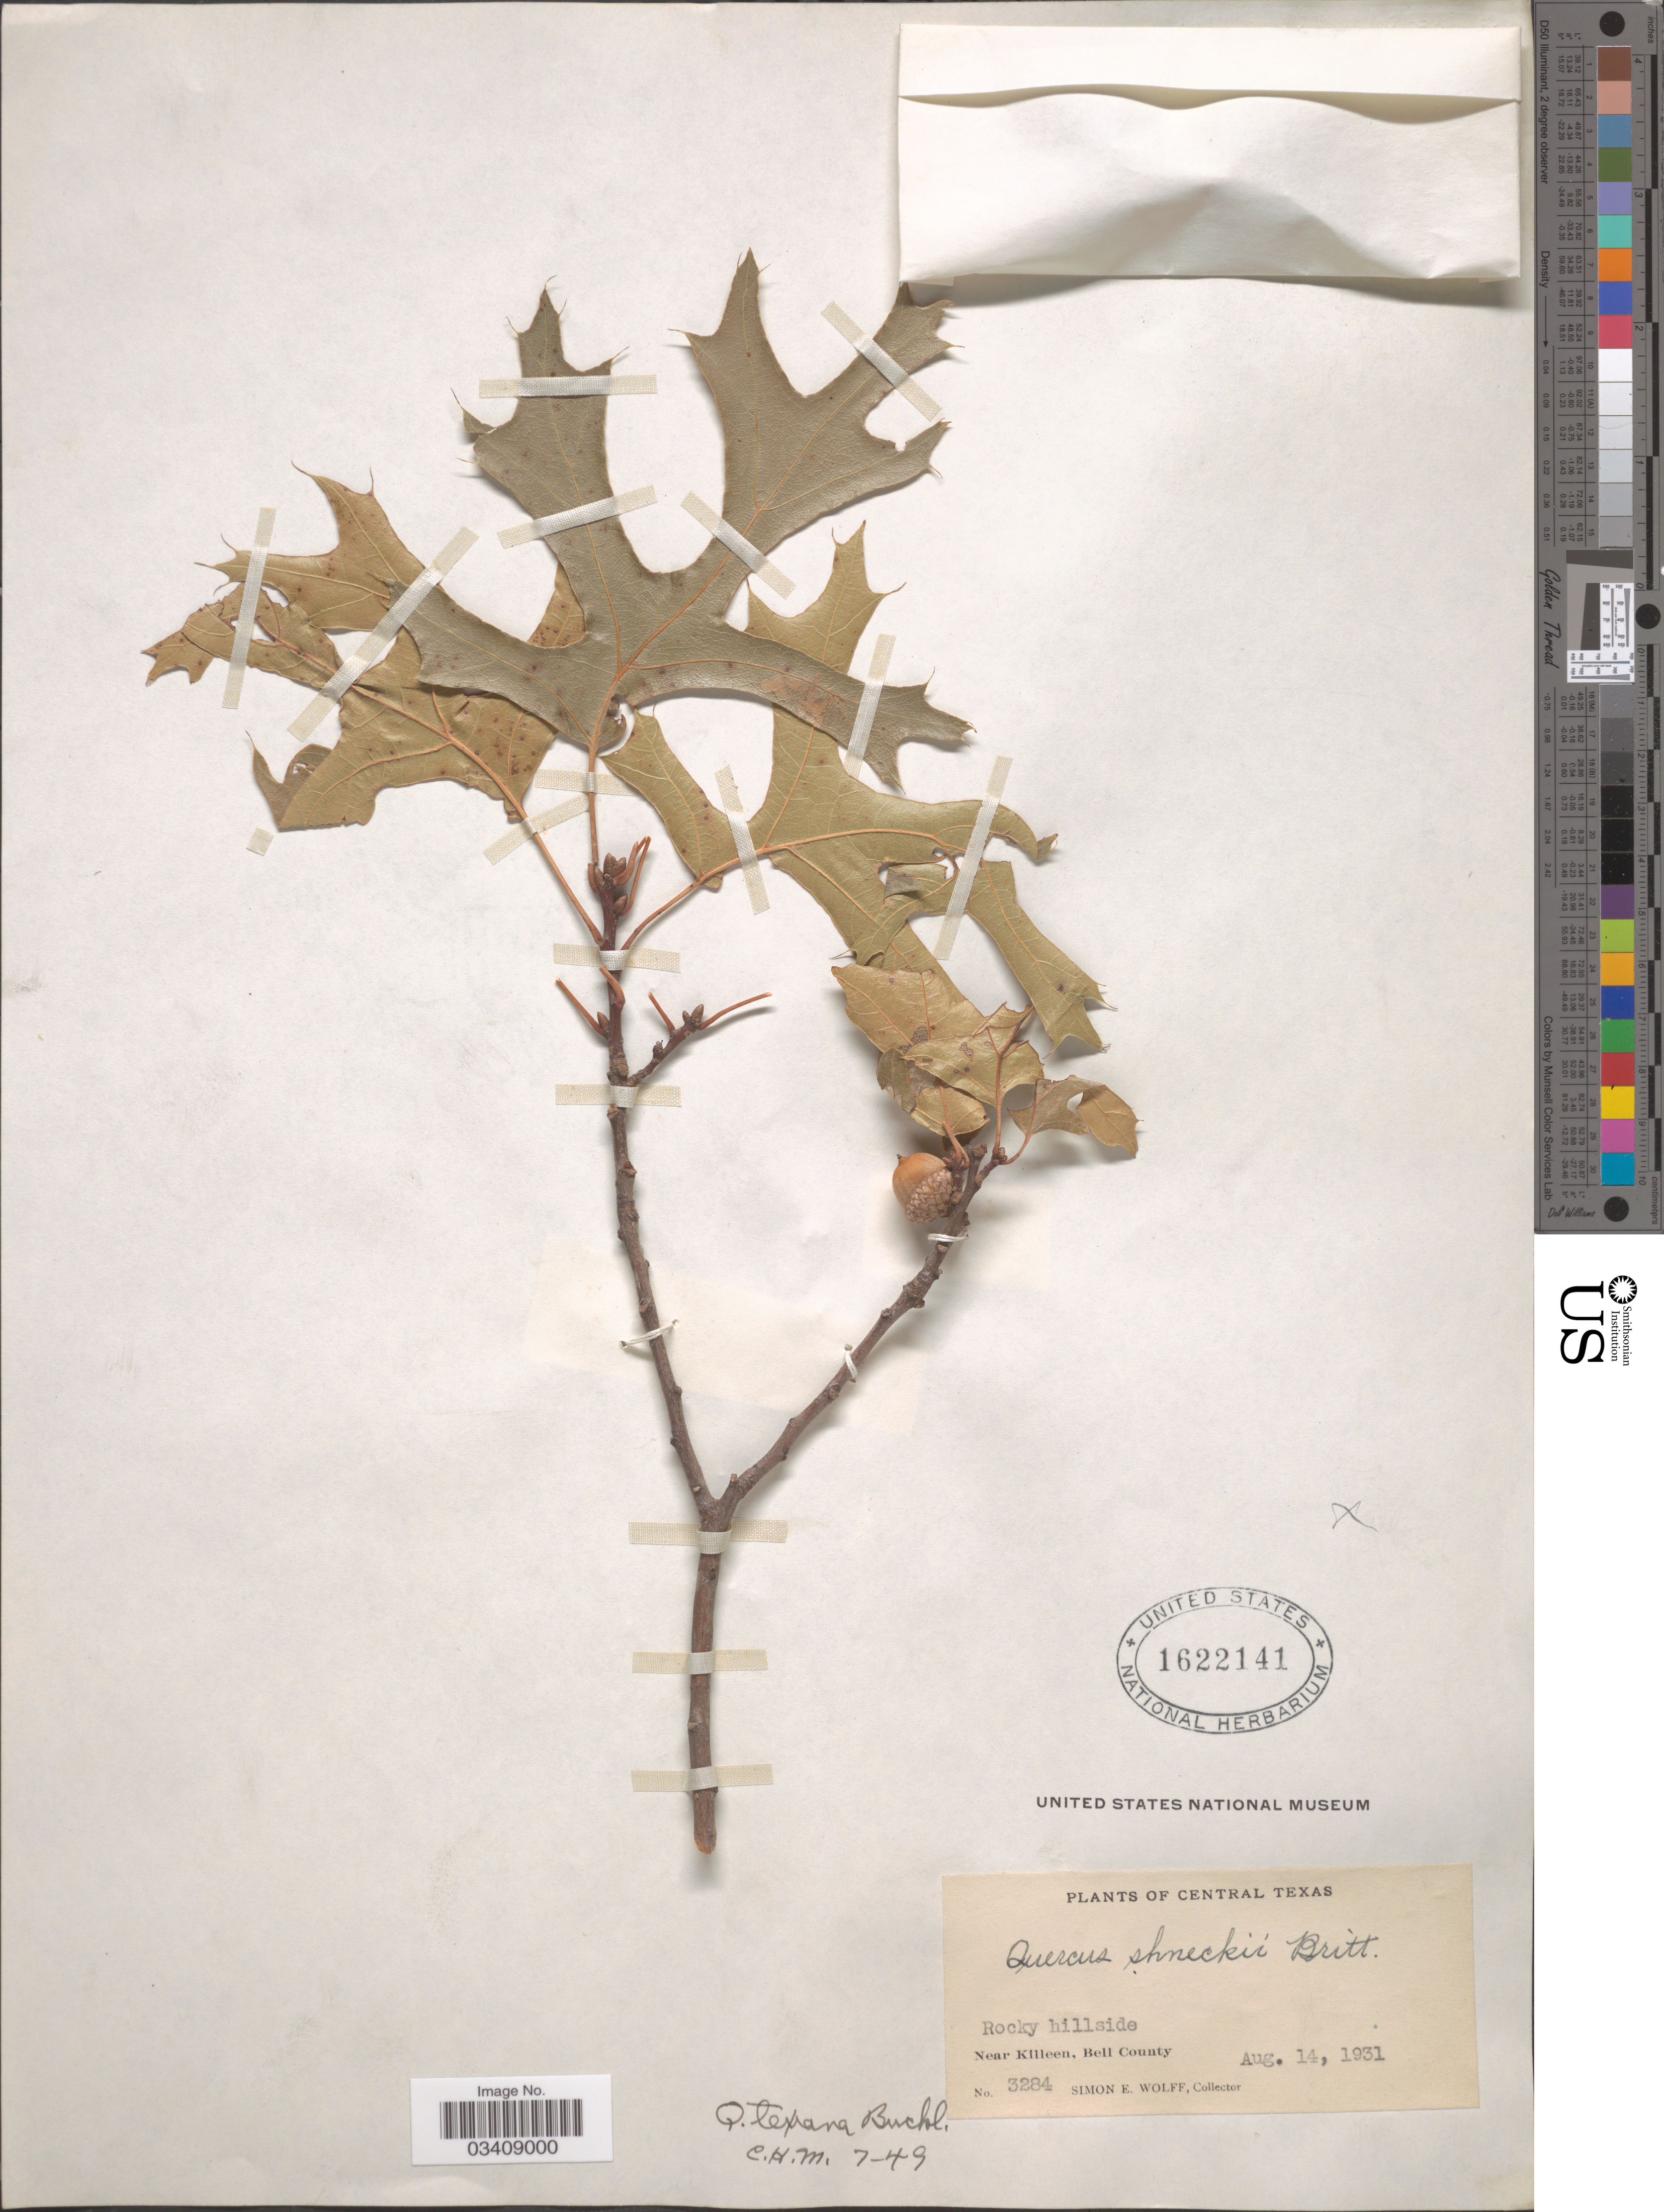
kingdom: Plantae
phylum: Tracheophyta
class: Magnoliopsida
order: Fagales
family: Fagaceae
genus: Quercus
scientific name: Quercus texana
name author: Buckley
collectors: S. E. Wolff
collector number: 3284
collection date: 1931-08-14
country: United States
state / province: Texas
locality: Central Texas. Near Killeen, Bell County.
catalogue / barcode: US 1622141